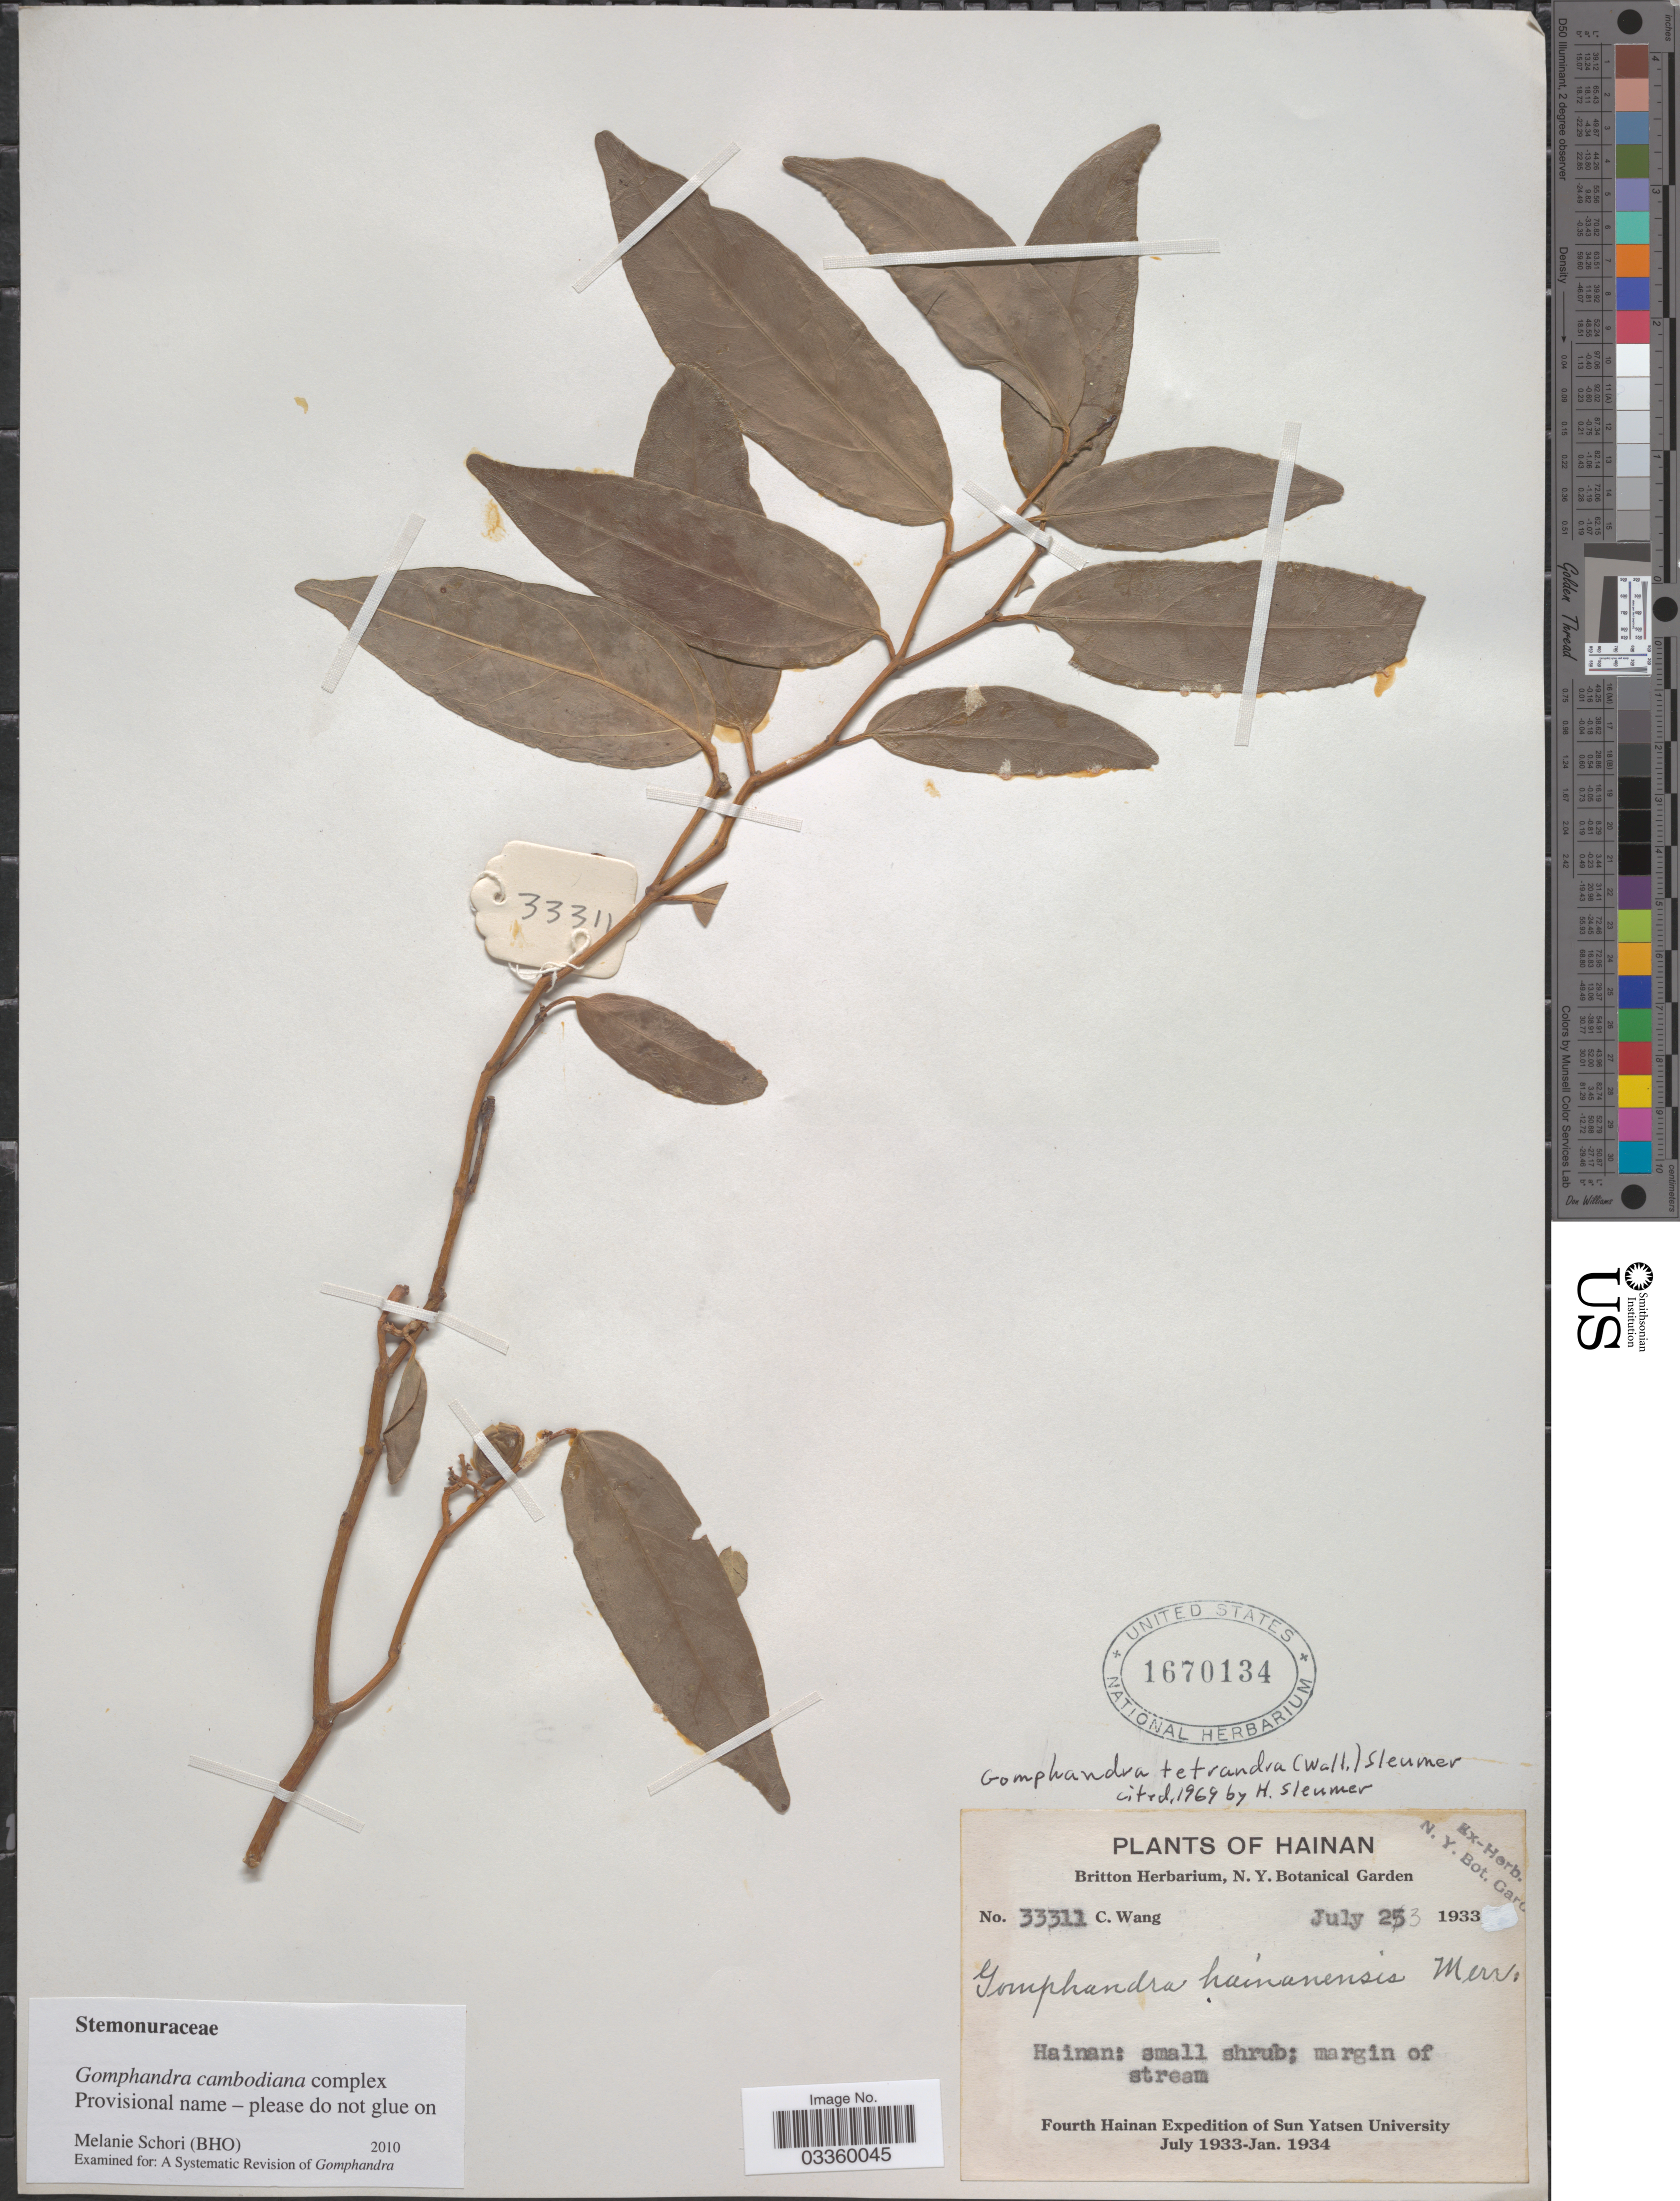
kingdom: Plantae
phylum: Tracheophyta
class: Magnoliopsida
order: Cardiopteridales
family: Stemonuraceae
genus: Gomphandra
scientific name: Gomphandra cambodiana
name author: Pierre ex Gagnep.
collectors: C. Wang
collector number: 33311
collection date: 1933-07-23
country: China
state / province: Hainan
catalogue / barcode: US 1670134